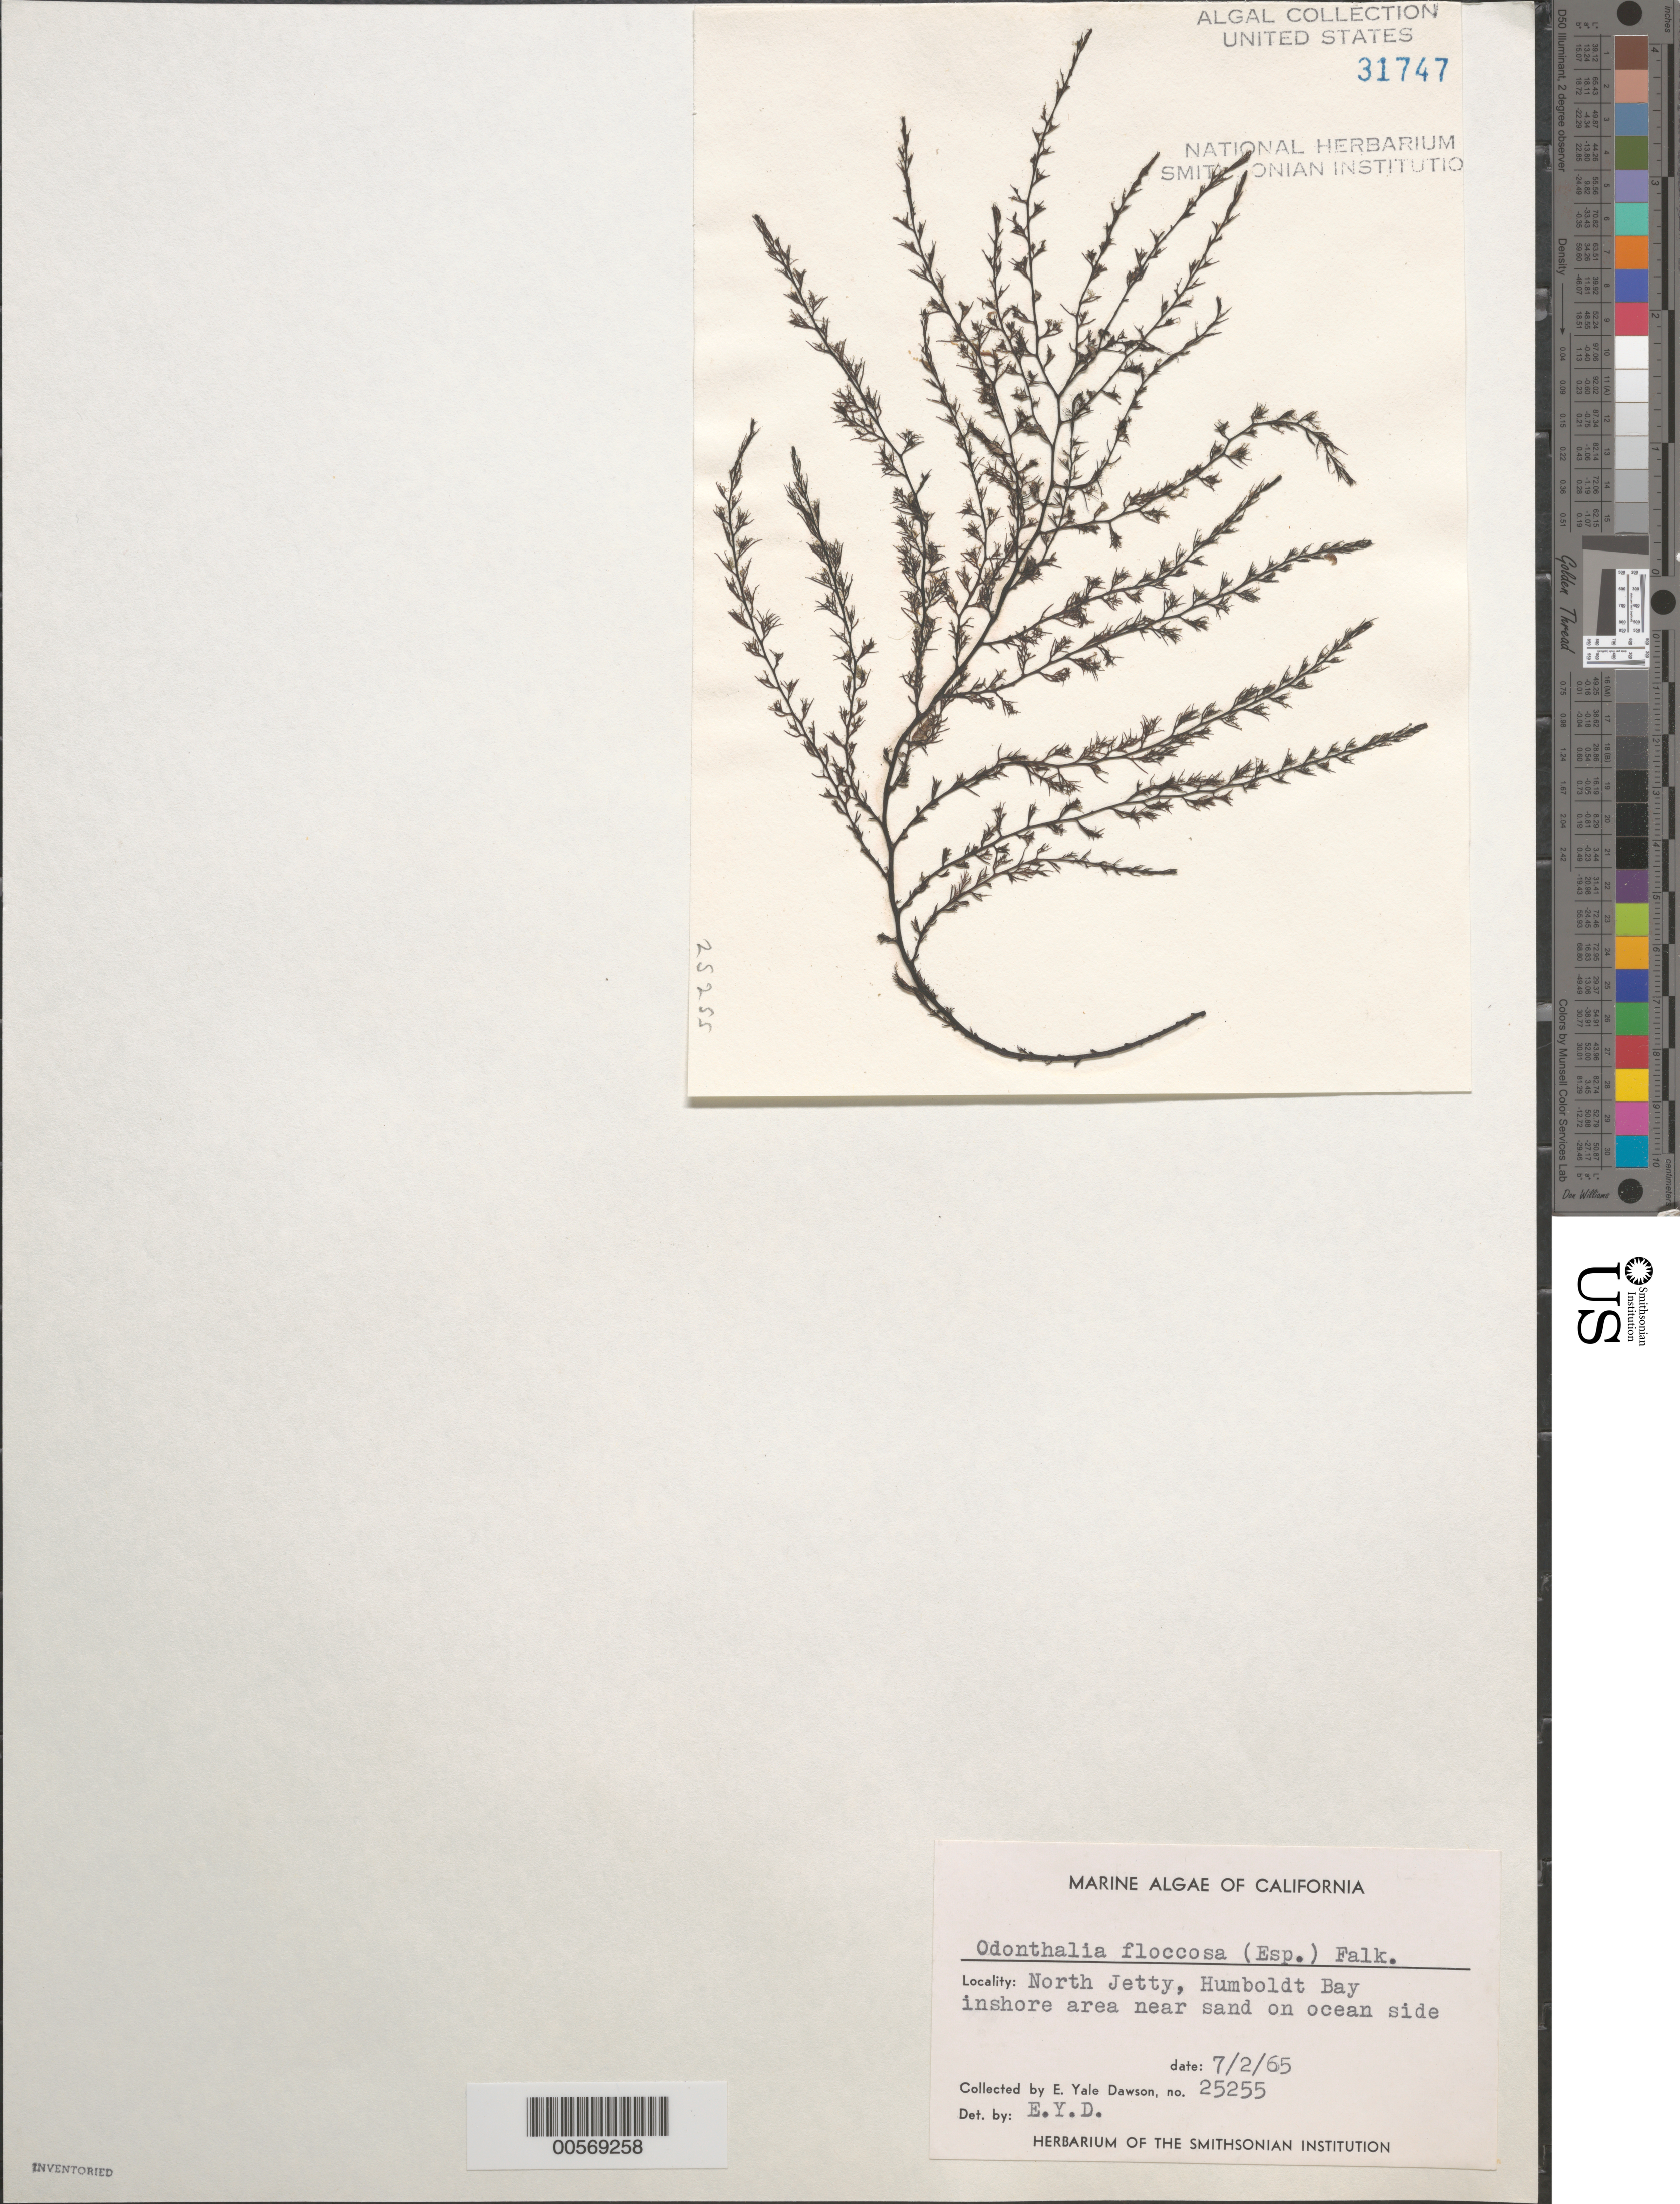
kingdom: Plantae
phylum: Rhodophyta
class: Florideophyceae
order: Ceramiales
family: Rhodomelaceae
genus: Odonthalia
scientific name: Odonthalia floccosa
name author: (Esper) Falkenb.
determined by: Dawson, E. Y.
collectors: E. Y. Dawson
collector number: EYD 25255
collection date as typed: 02 Jul 1965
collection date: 1965-07-02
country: United States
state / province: California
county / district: Humboldt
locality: Humboldt Bay, North Jetty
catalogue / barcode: US 31747